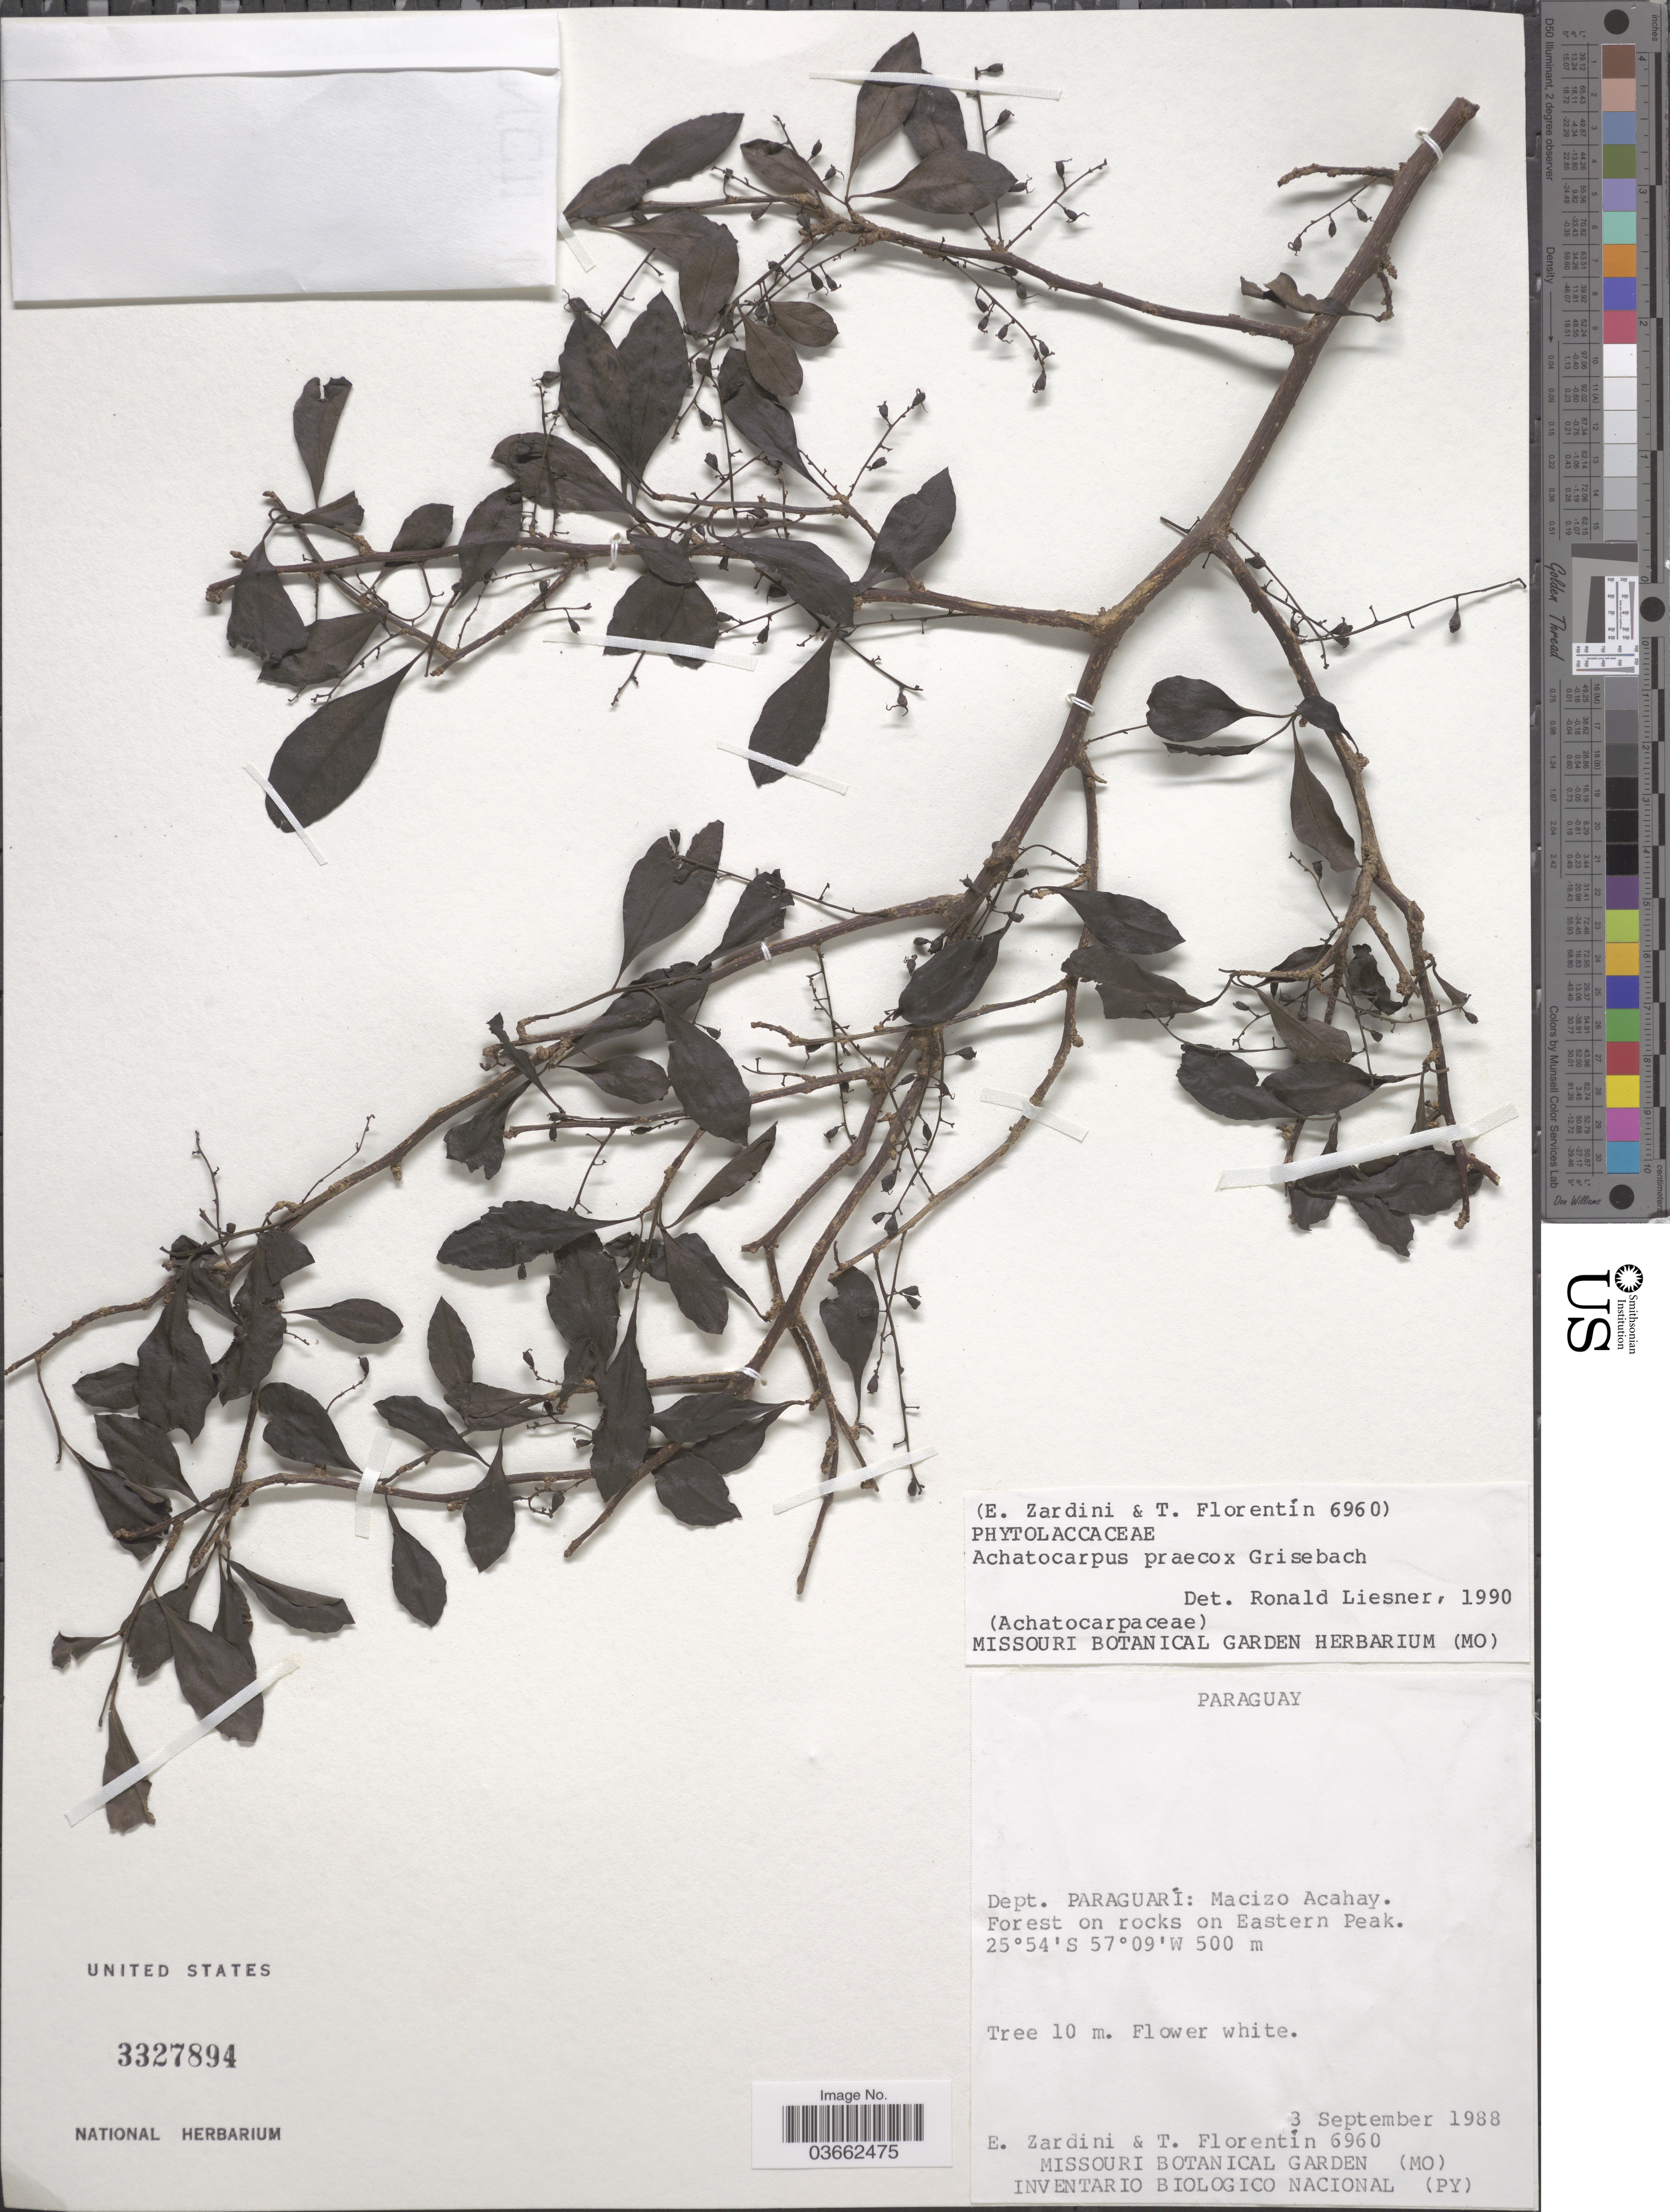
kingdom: Plantae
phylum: Tracheophyta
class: Magnoliopsida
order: Caryophyllales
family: Achatocarpaceae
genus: Achatocarpus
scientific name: Achatocarpus praecox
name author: Griseb.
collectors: E. Zardini & T. Florentin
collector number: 6960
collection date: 1988-09-03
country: Paraguay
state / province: Paraguari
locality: Dept. Paraguarí: Macizo Acahay. Forest on rocks on Eastern Peak.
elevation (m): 500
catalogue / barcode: US 3327894